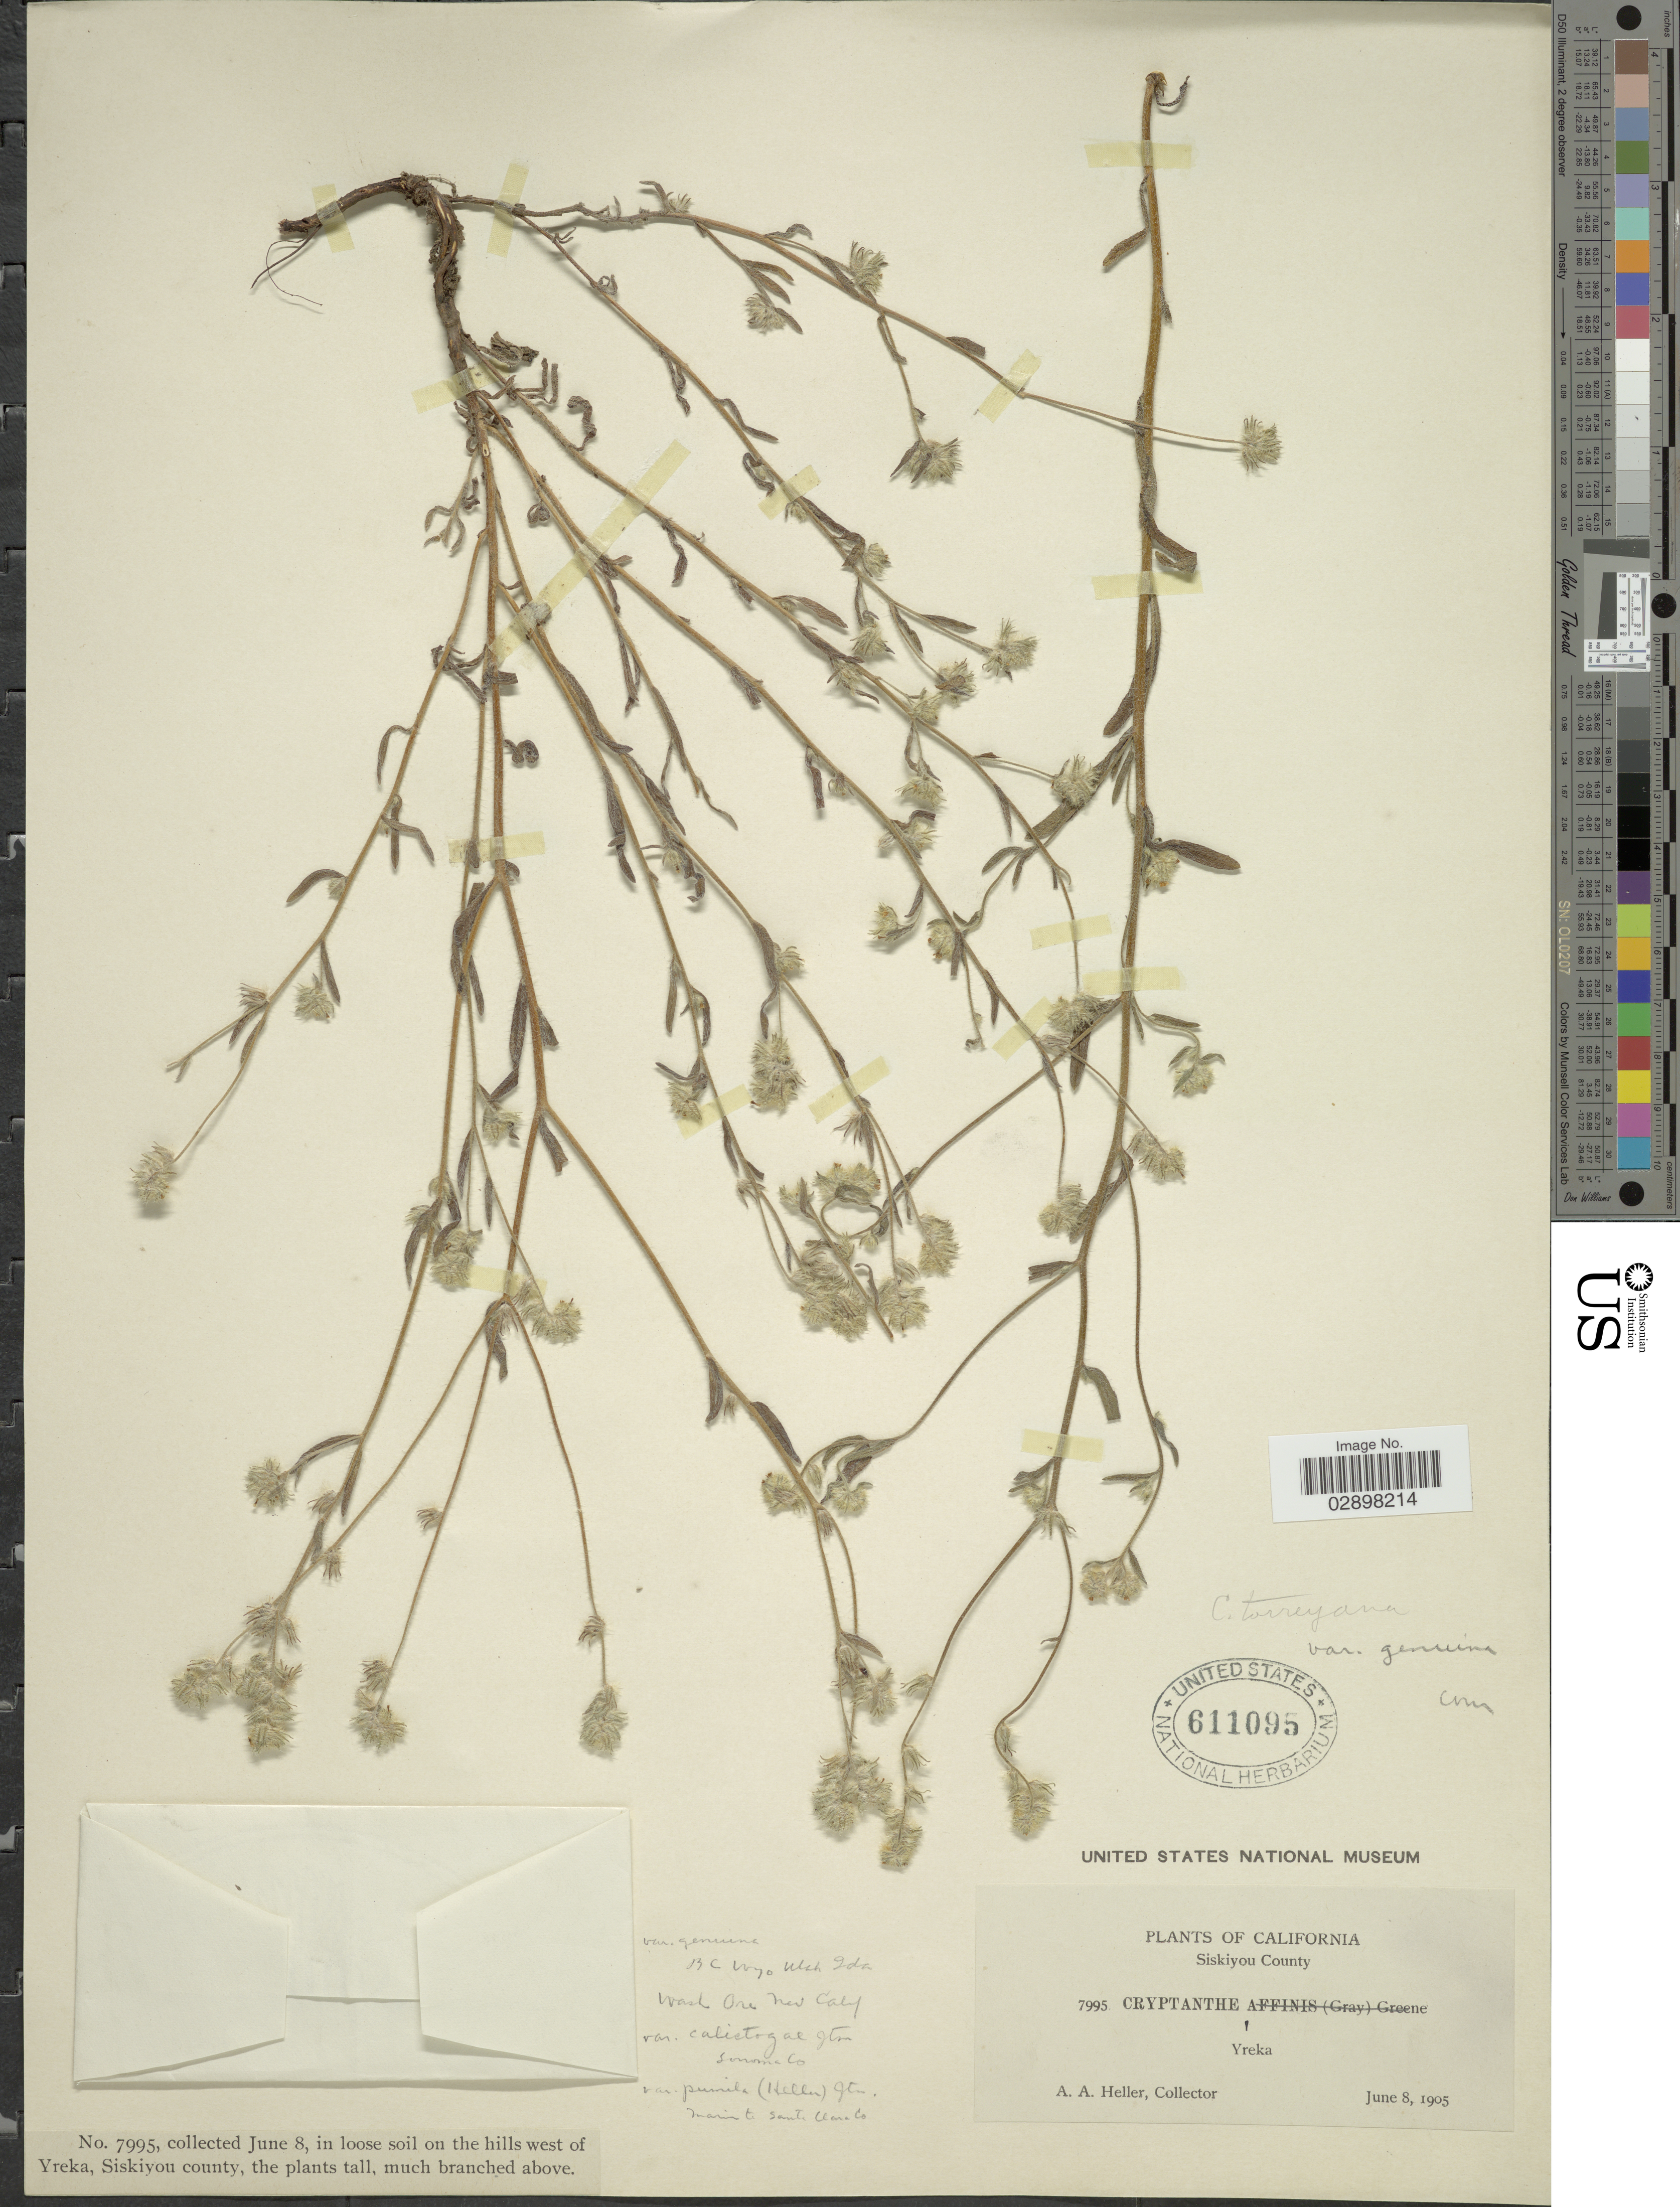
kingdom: Plantae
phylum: Tracheophyta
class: Magnoliopsida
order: Boraginales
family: Boraginaceae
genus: Cryptantha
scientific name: Cryptantha torreyana var. genuina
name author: I.M. Johnst.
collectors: A. A. Heller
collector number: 7995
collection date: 1905-06-08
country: United States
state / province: California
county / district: Siskiyou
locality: Siskiyou County, Yreka, in loose soil on the hills west of Yreka.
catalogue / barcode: US 611095